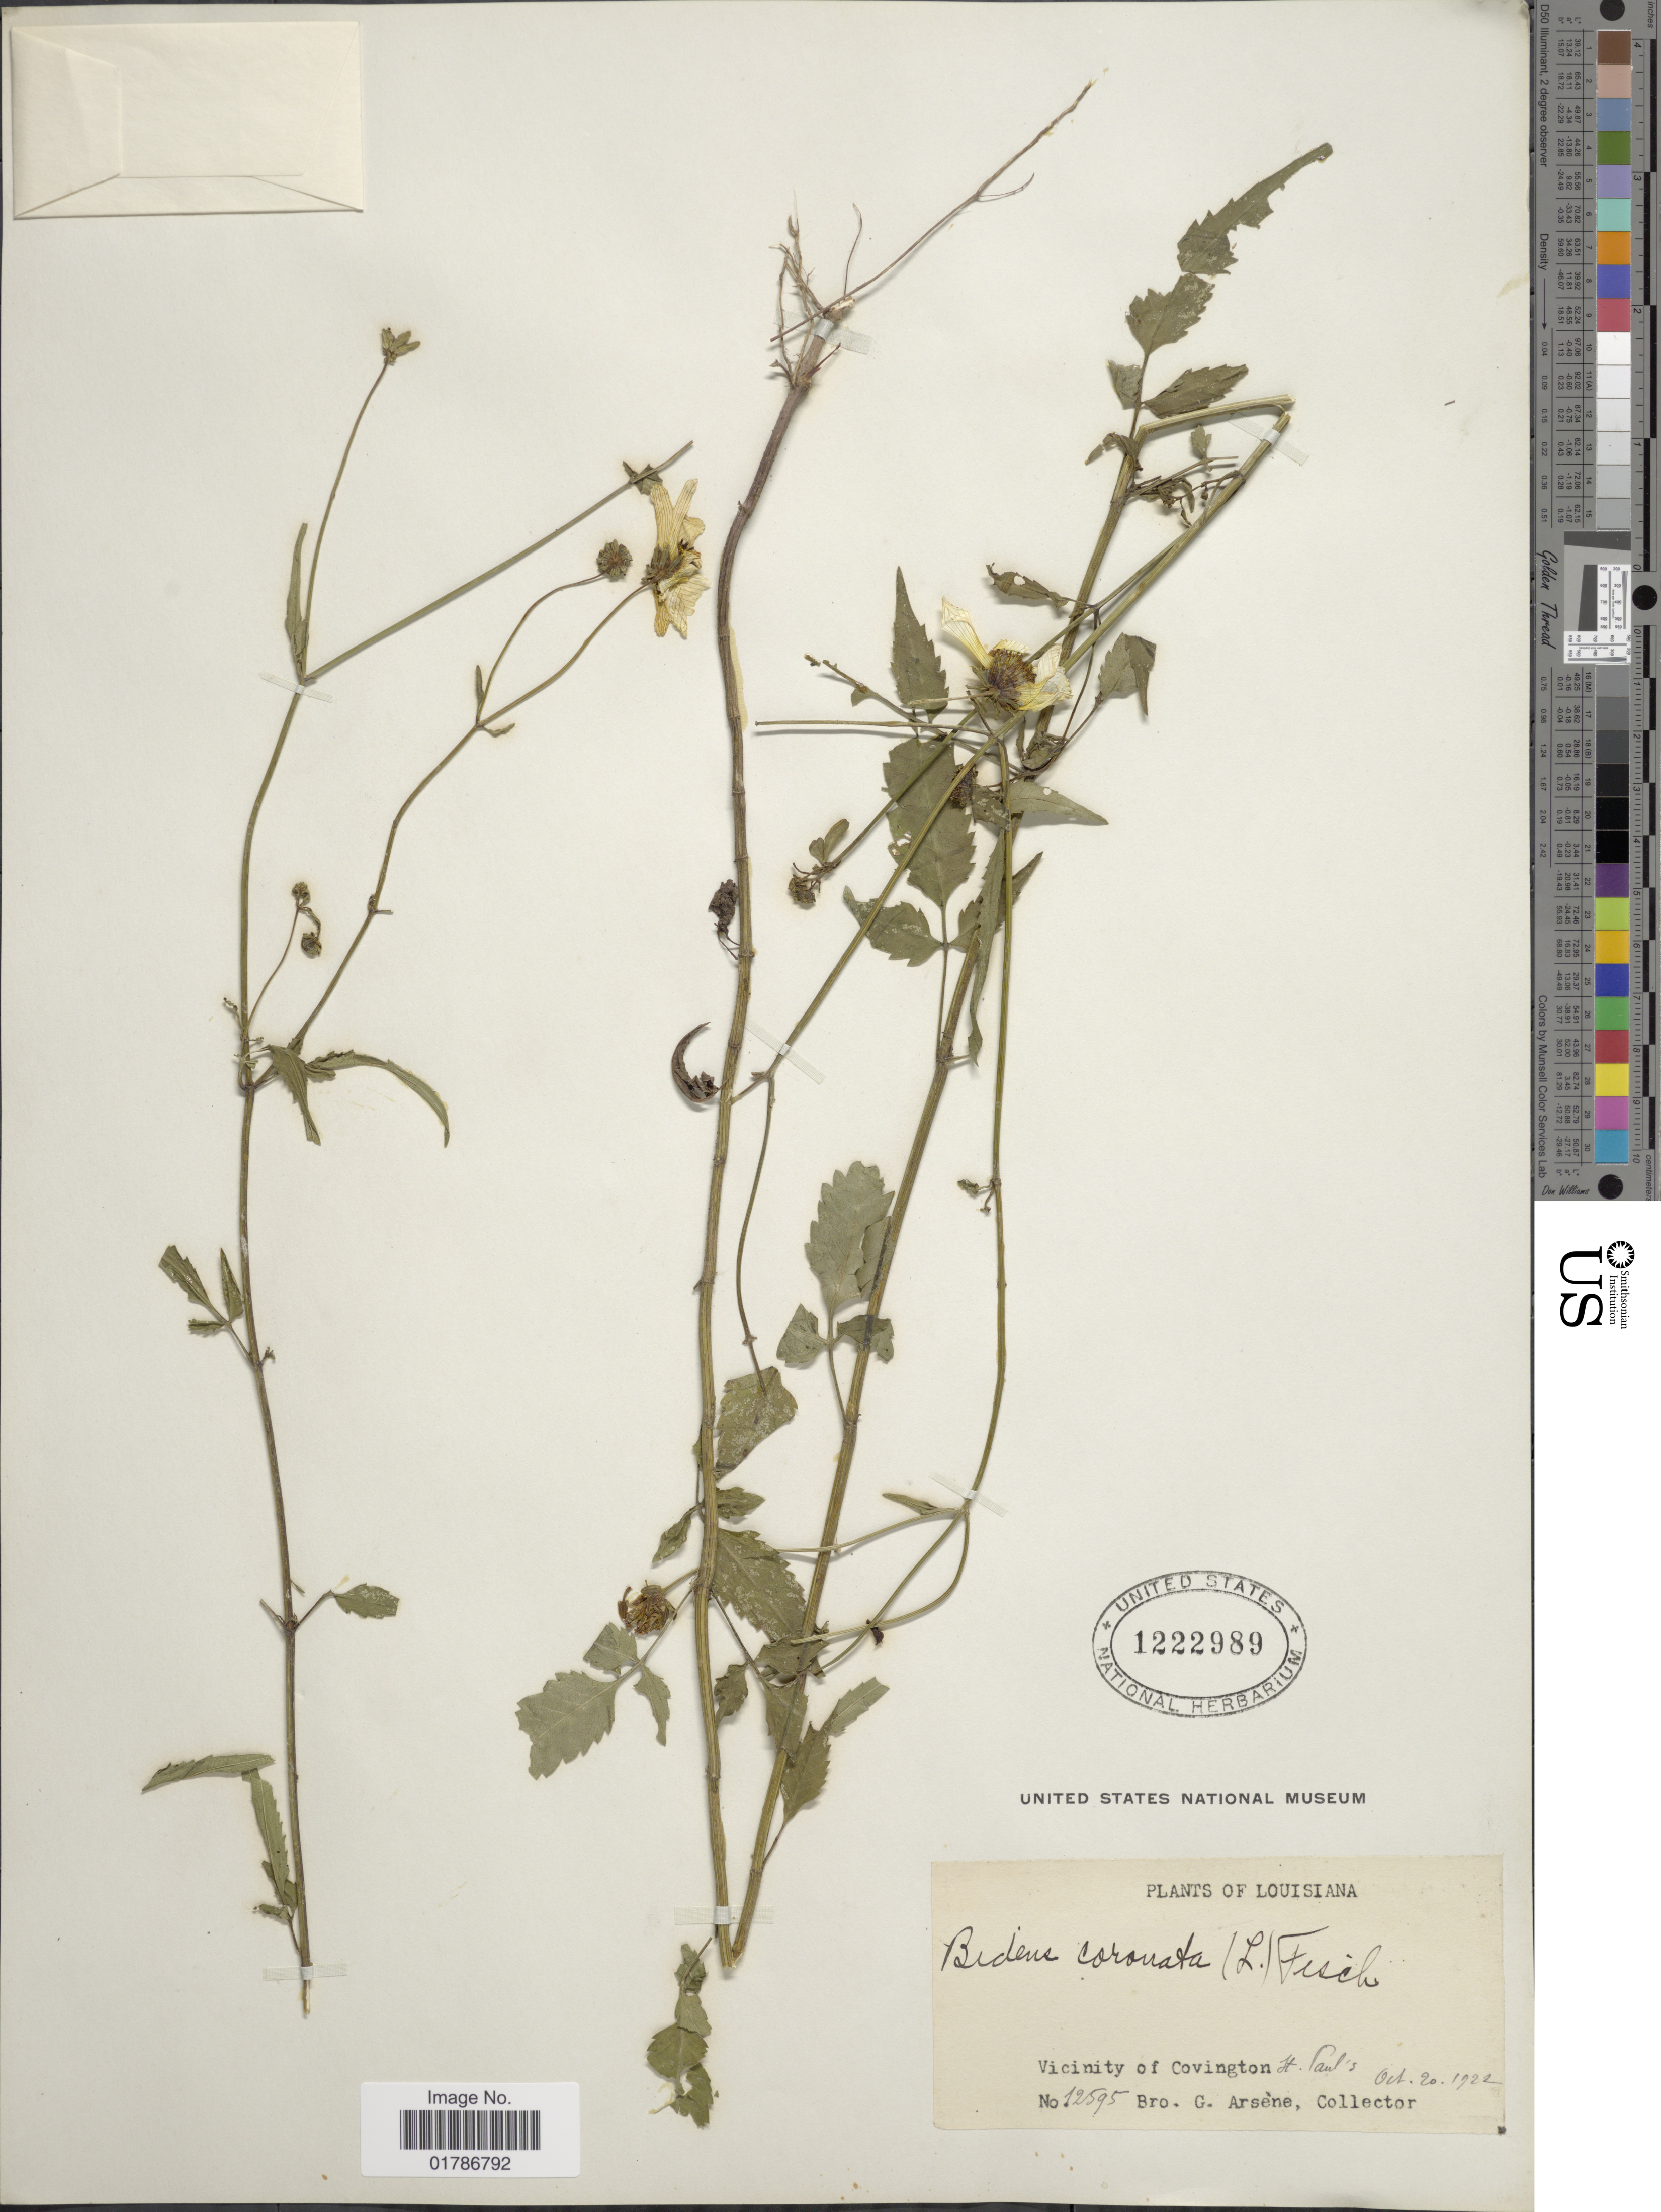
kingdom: Plantae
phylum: Tracheophyta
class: Magnoliopsida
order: Asterales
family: Asteraceae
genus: Bidens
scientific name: Bidens mitis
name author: (Michx.) Sherff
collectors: Bro. G. Arsène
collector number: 12595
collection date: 1922-10-20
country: United States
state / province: Louisiana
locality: Vicinity of Covington, St. Paul's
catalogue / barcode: US 1222989